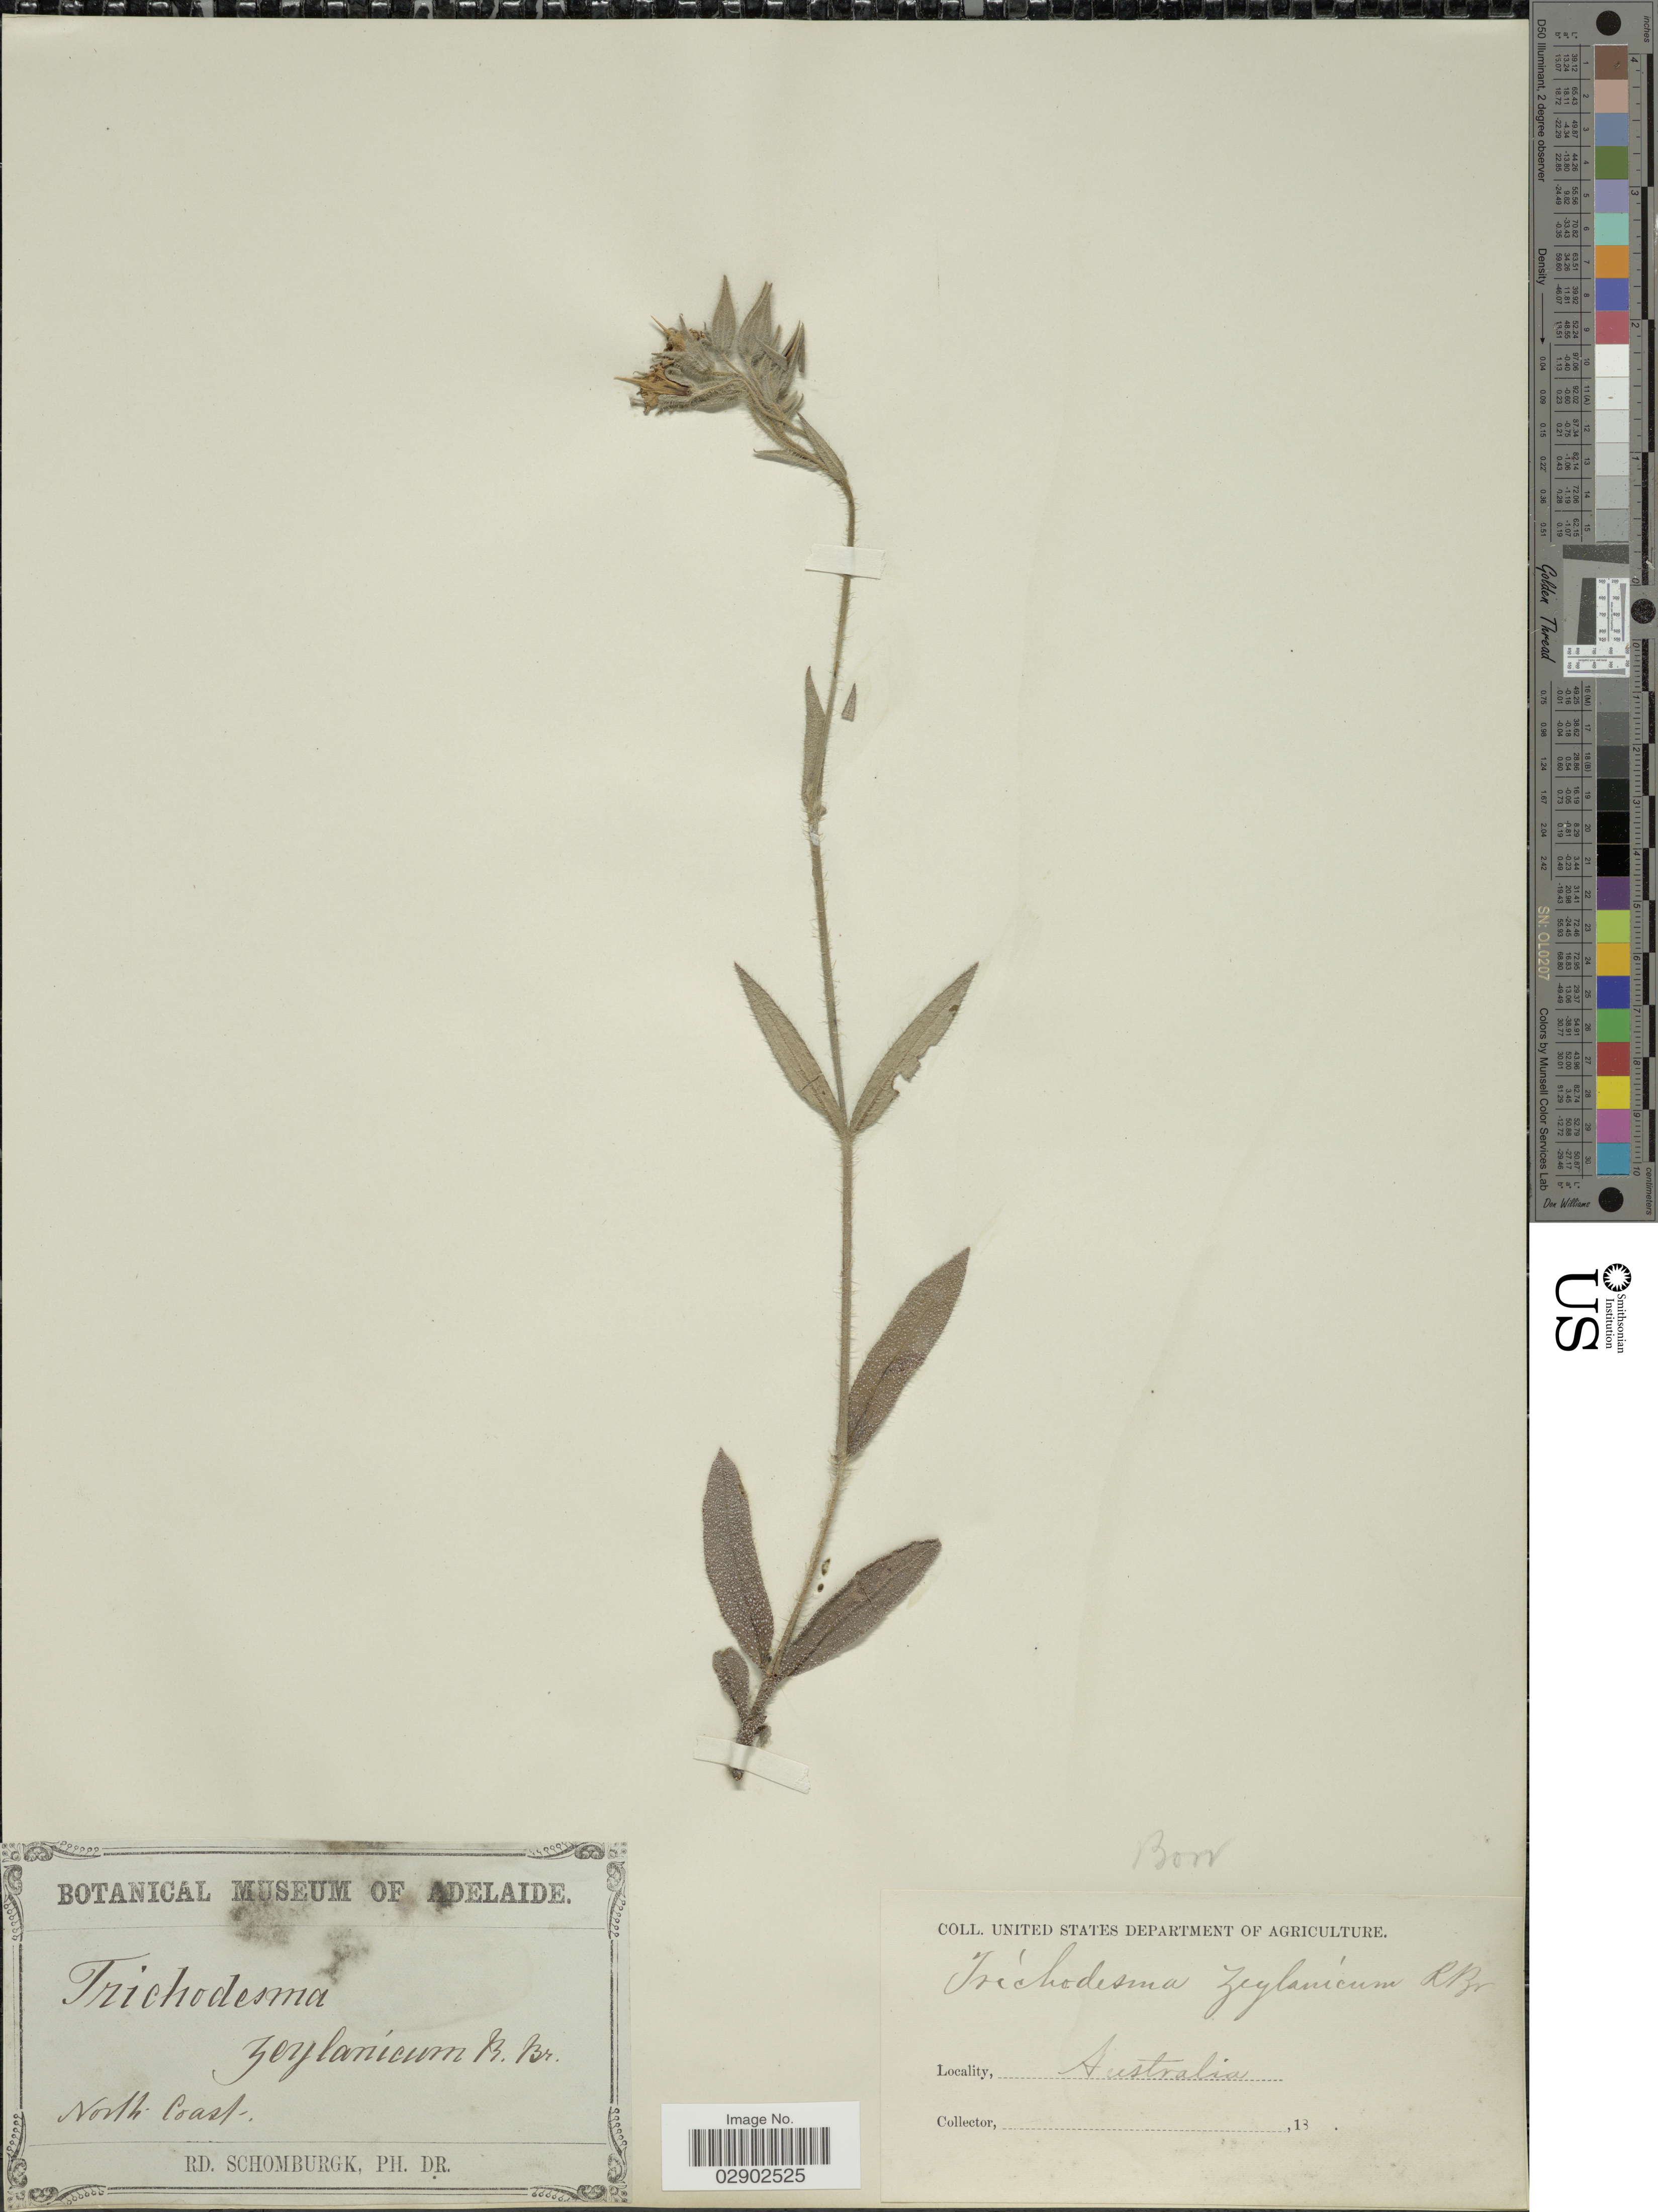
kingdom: Plantae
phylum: Tracheophyta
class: Magnoliopsida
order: Boraginales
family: Boraginaceae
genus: Trichodesma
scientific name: Trichodesma zeylanicum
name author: (Burm. f.) R. Br.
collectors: M. R. Schomburgk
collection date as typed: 18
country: Australia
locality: North Coast.